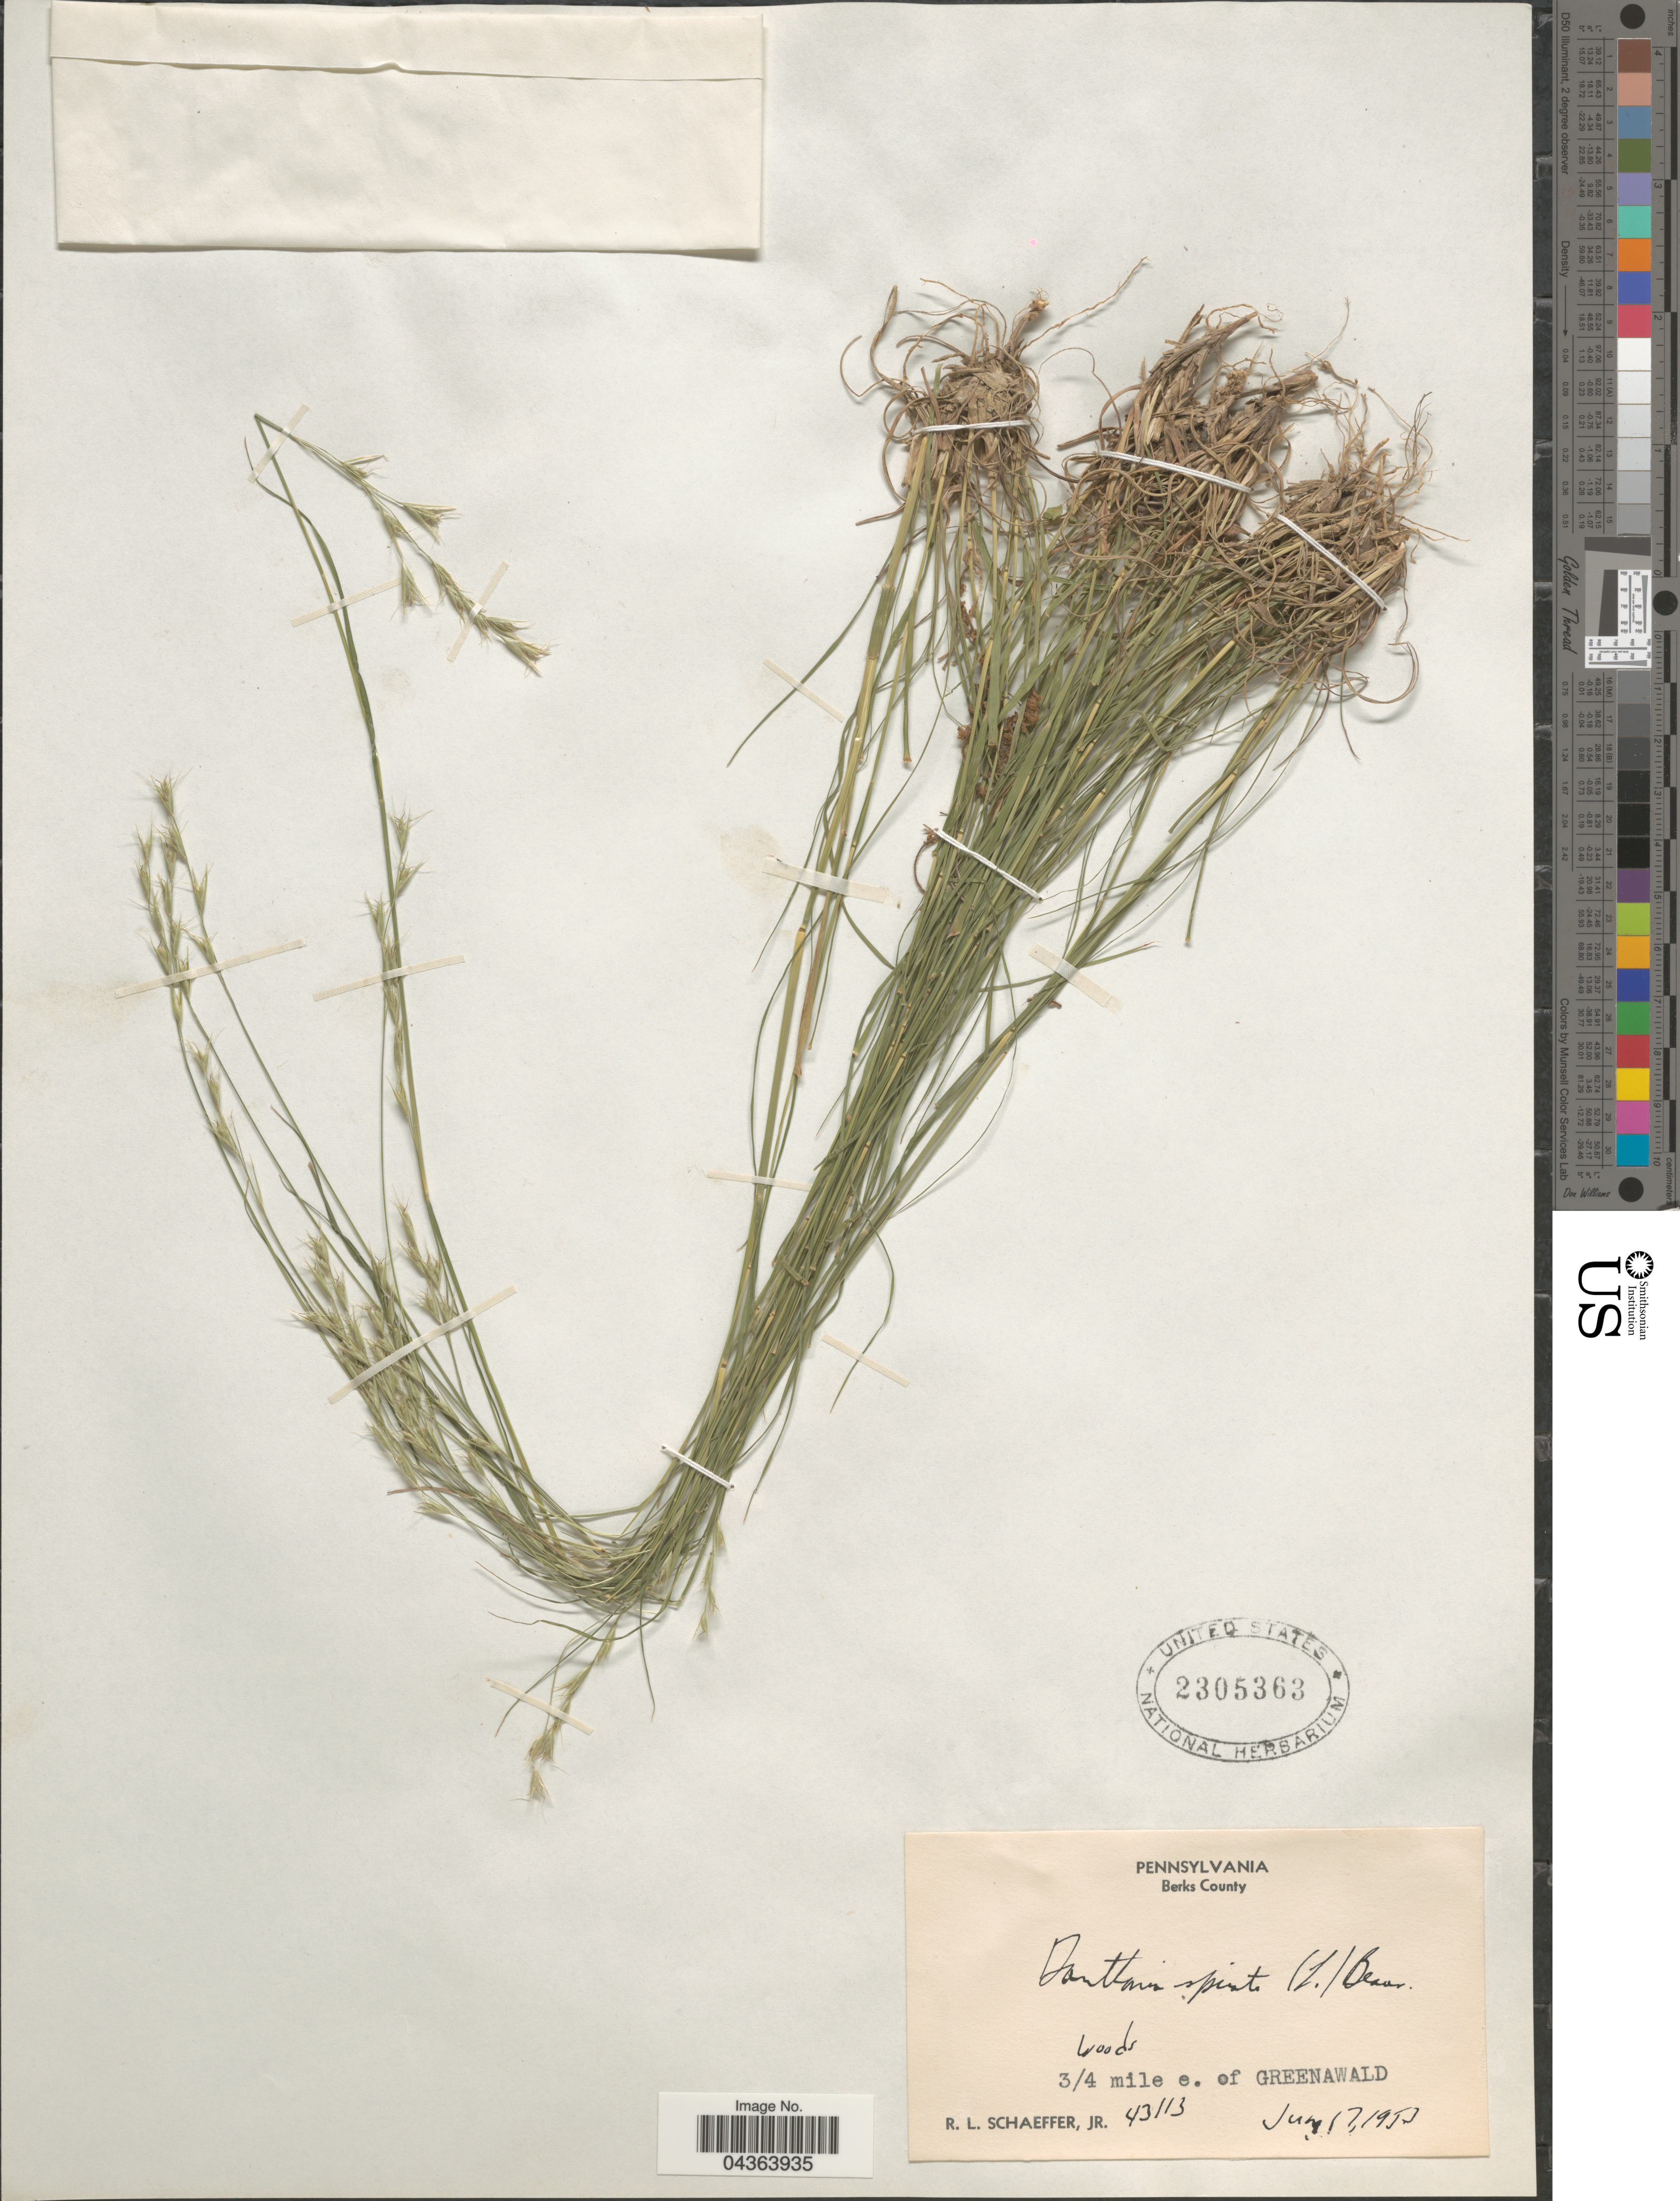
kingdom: Plantae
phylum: Tracheophyta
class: Liliopsida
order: Poales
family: Poaceae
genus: Danthonia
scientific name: Danthonia spicata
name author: (L.) P. Beauv. ex Roem. & Schult.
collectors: R. L. Schaeffer Jr.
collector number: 43113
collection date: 1953-06-17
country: United States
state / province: Pennsylvania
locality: Berks County. 3/4 mile e. of Greenawald.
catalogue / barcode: US 2305363